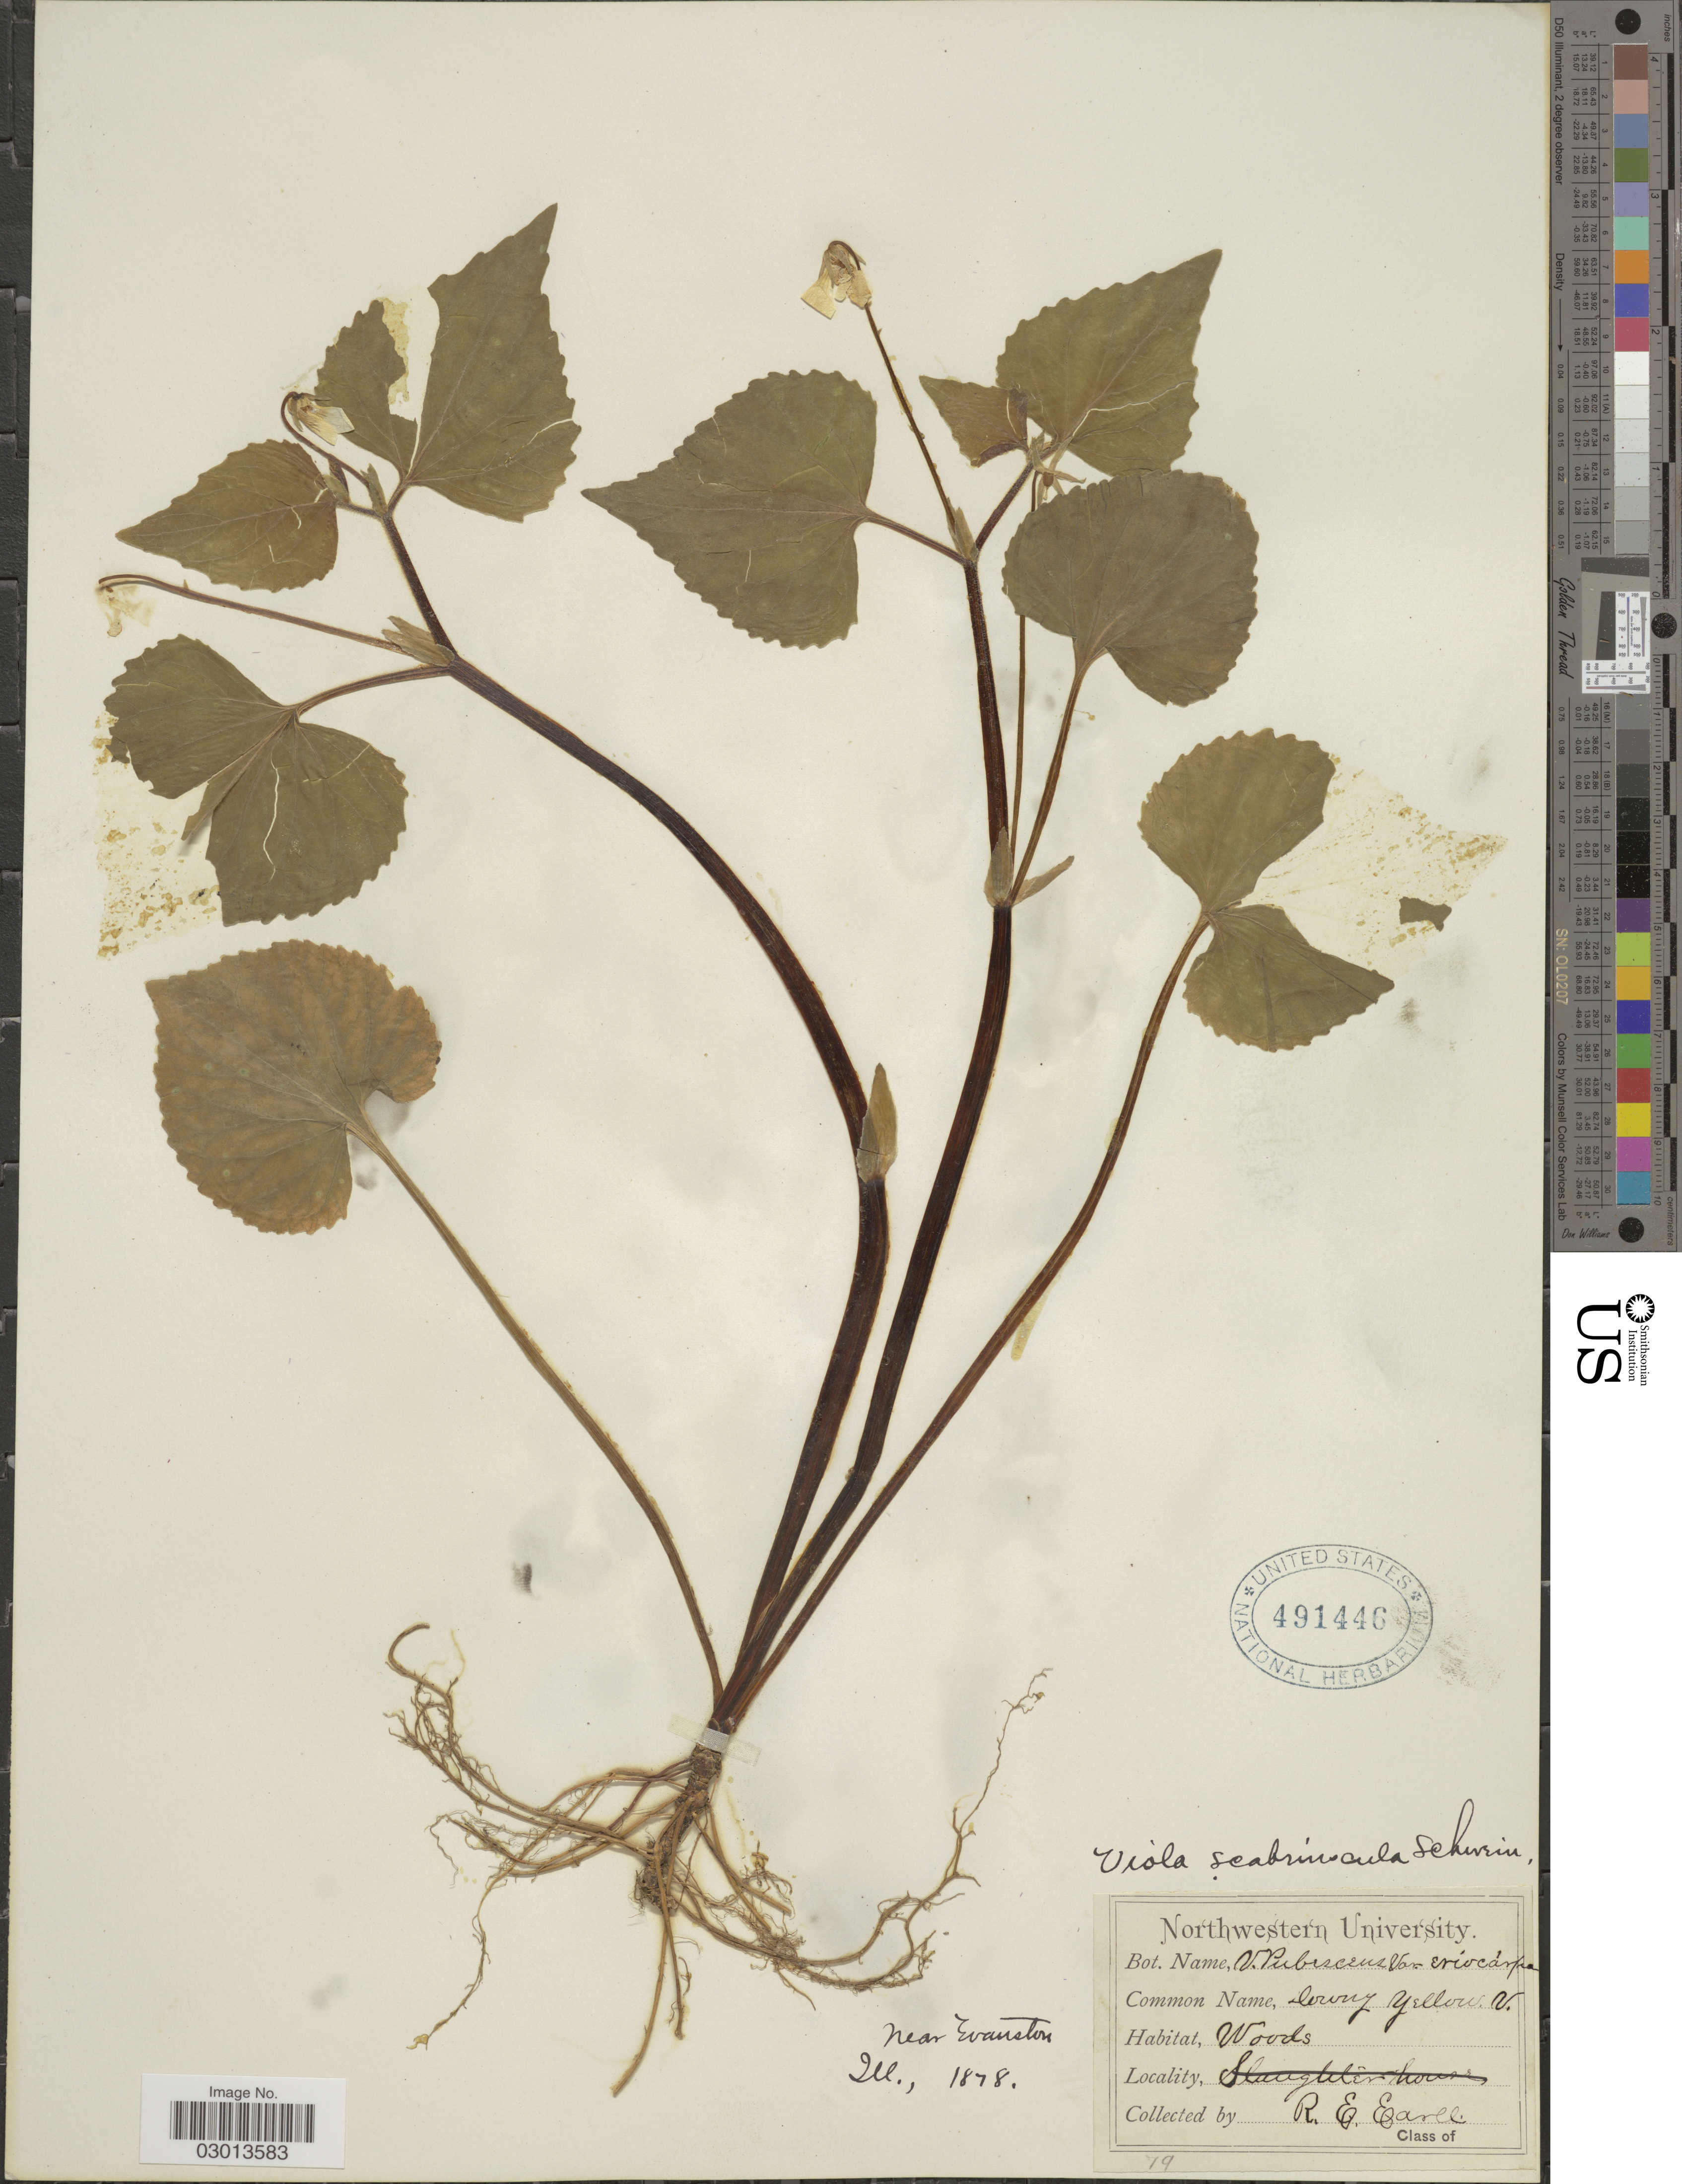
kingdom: Plantae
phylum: Tracheophyta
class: Magnoliopsida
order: Malpighiales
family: Violaceae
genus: Viola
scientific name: Viola pensylvanica var. leiocarpa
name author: (Fernald & Wiegand) Fernald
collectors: R. Earle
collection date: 1878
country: United States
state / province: Illinois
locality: Near Evanston, Ill.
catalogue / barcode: US 491446